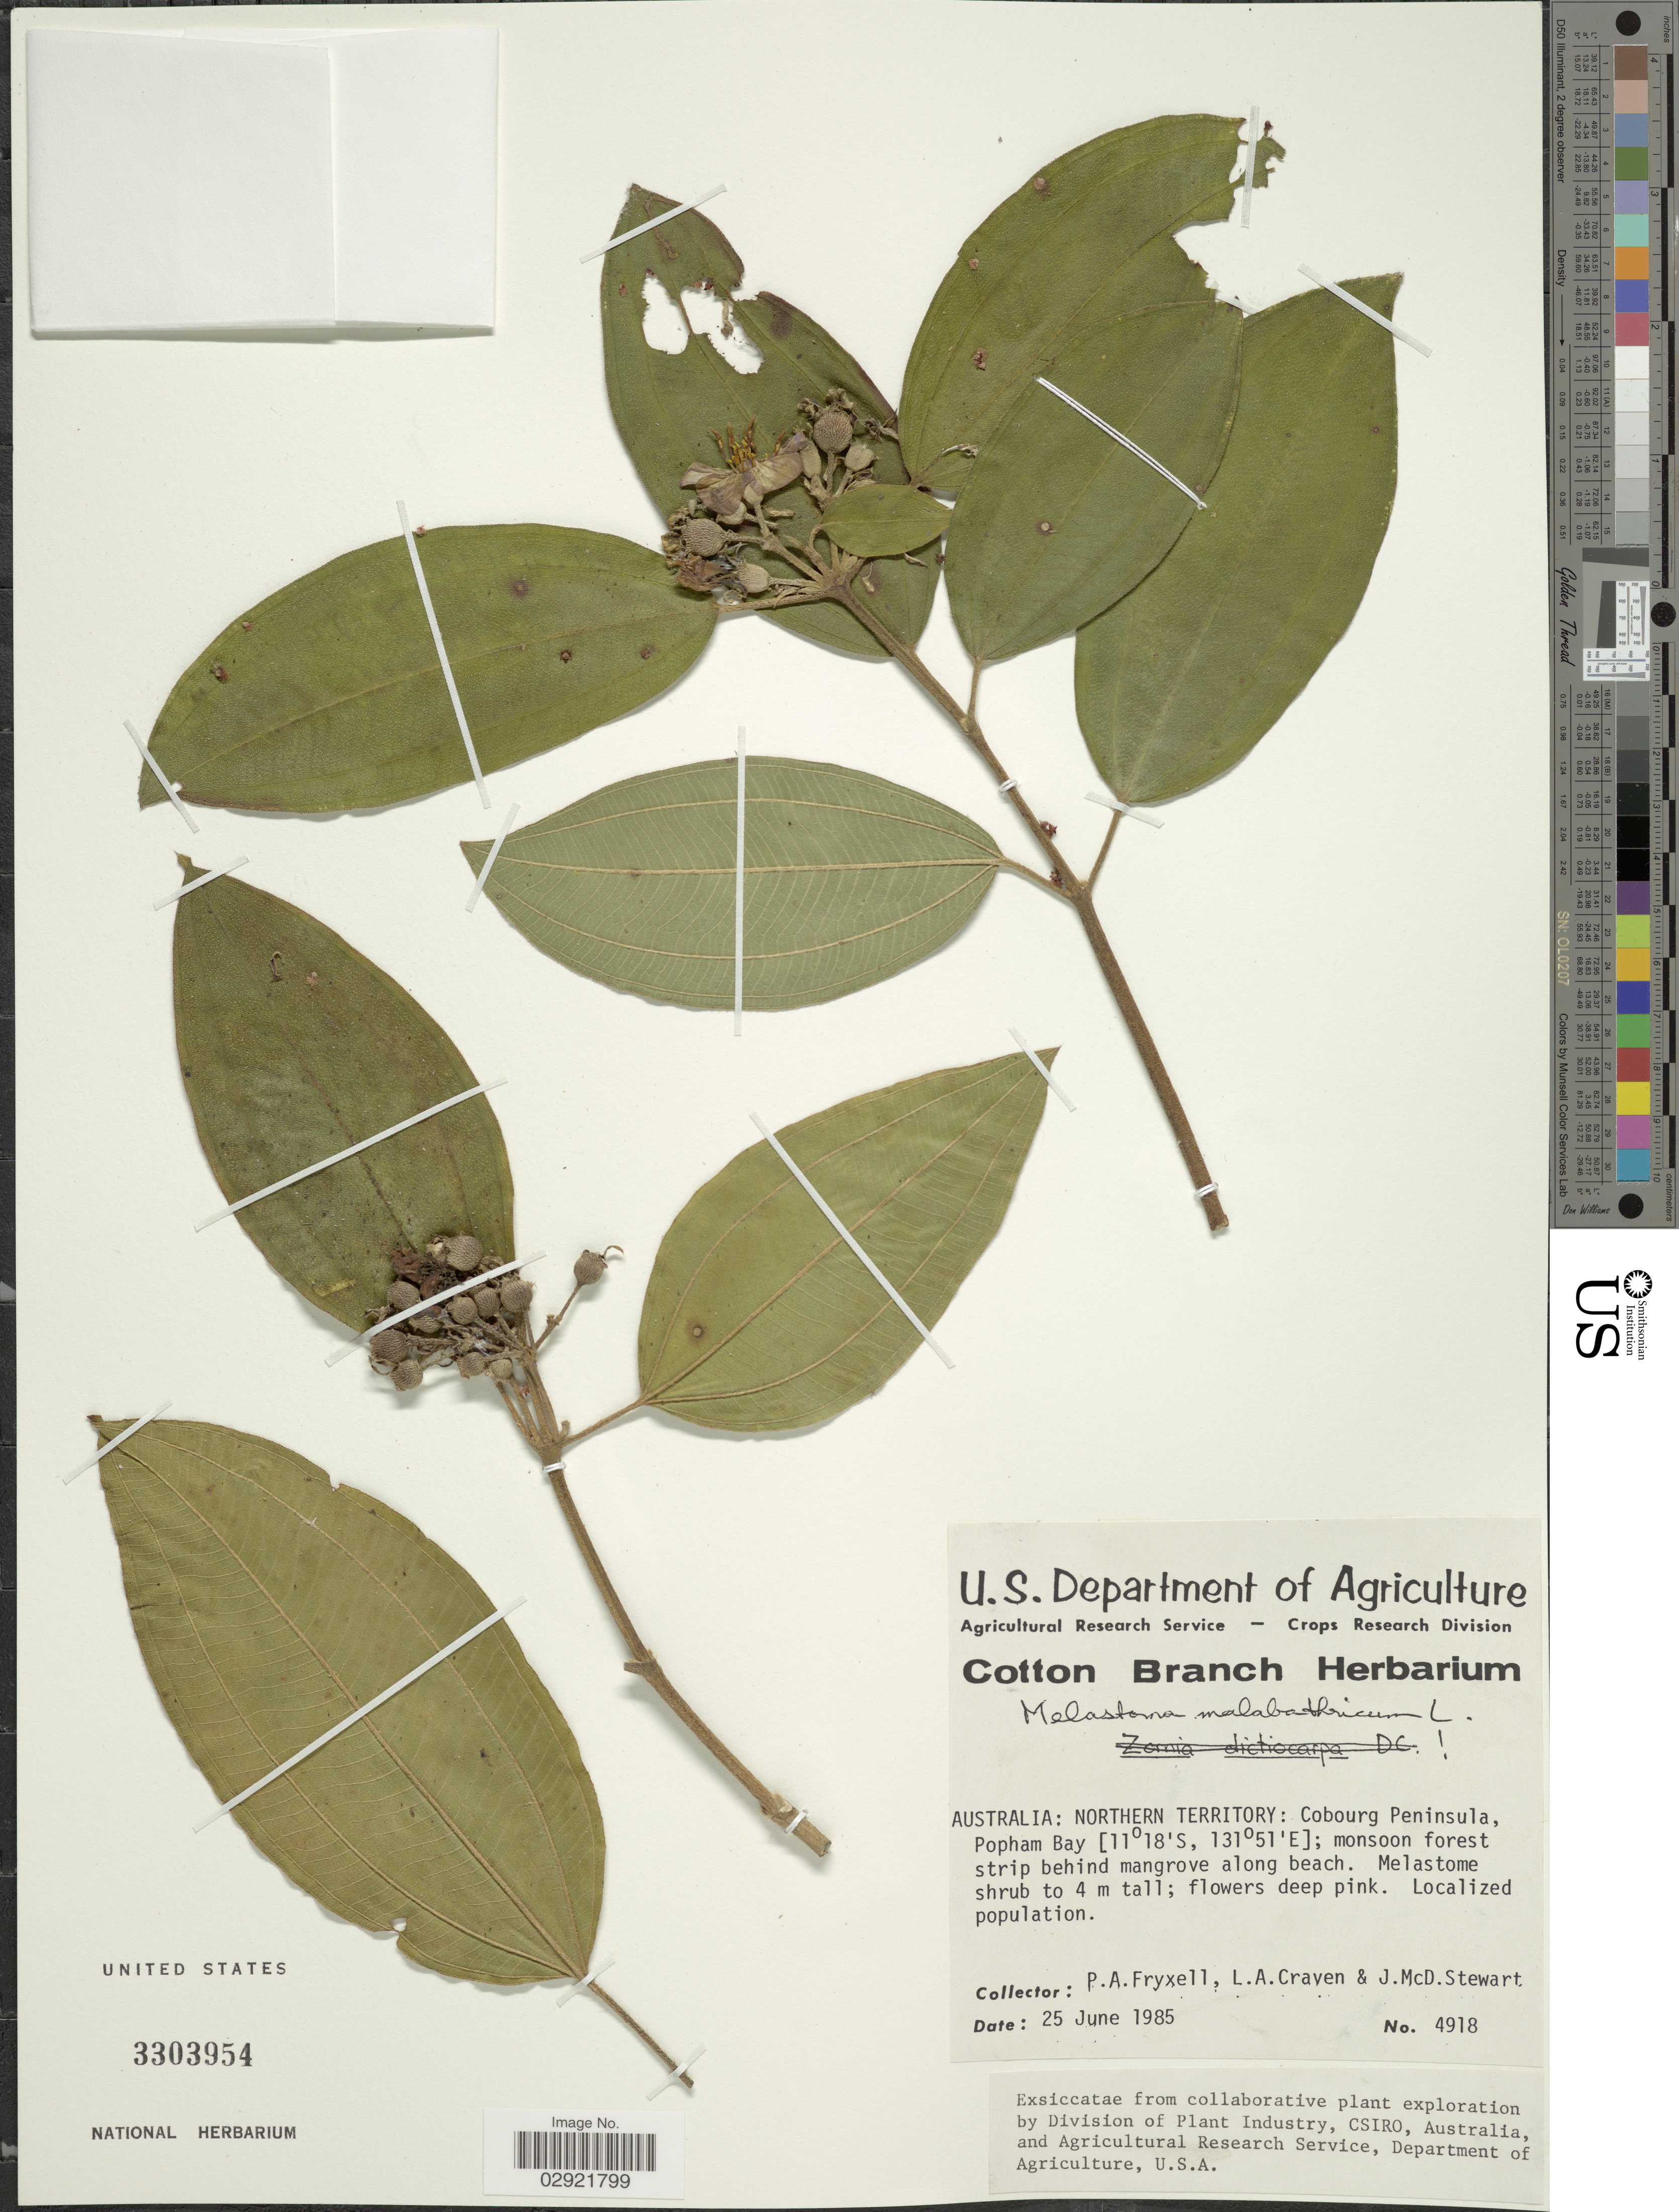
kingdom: Plantae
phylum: Tracheophyta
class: Magnoliopsida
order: Myrtales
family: Melastomataceae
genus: Melastoma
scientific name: Melastoma malabathricum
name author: L.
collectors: P. A. Fryxell, L. A. Craven & J. Stewart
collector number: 4918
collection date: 1985-06-25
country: Australia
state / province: Northern Territory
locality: Cobourg Peninsula, Popham Bay.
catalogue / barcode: US 3303954